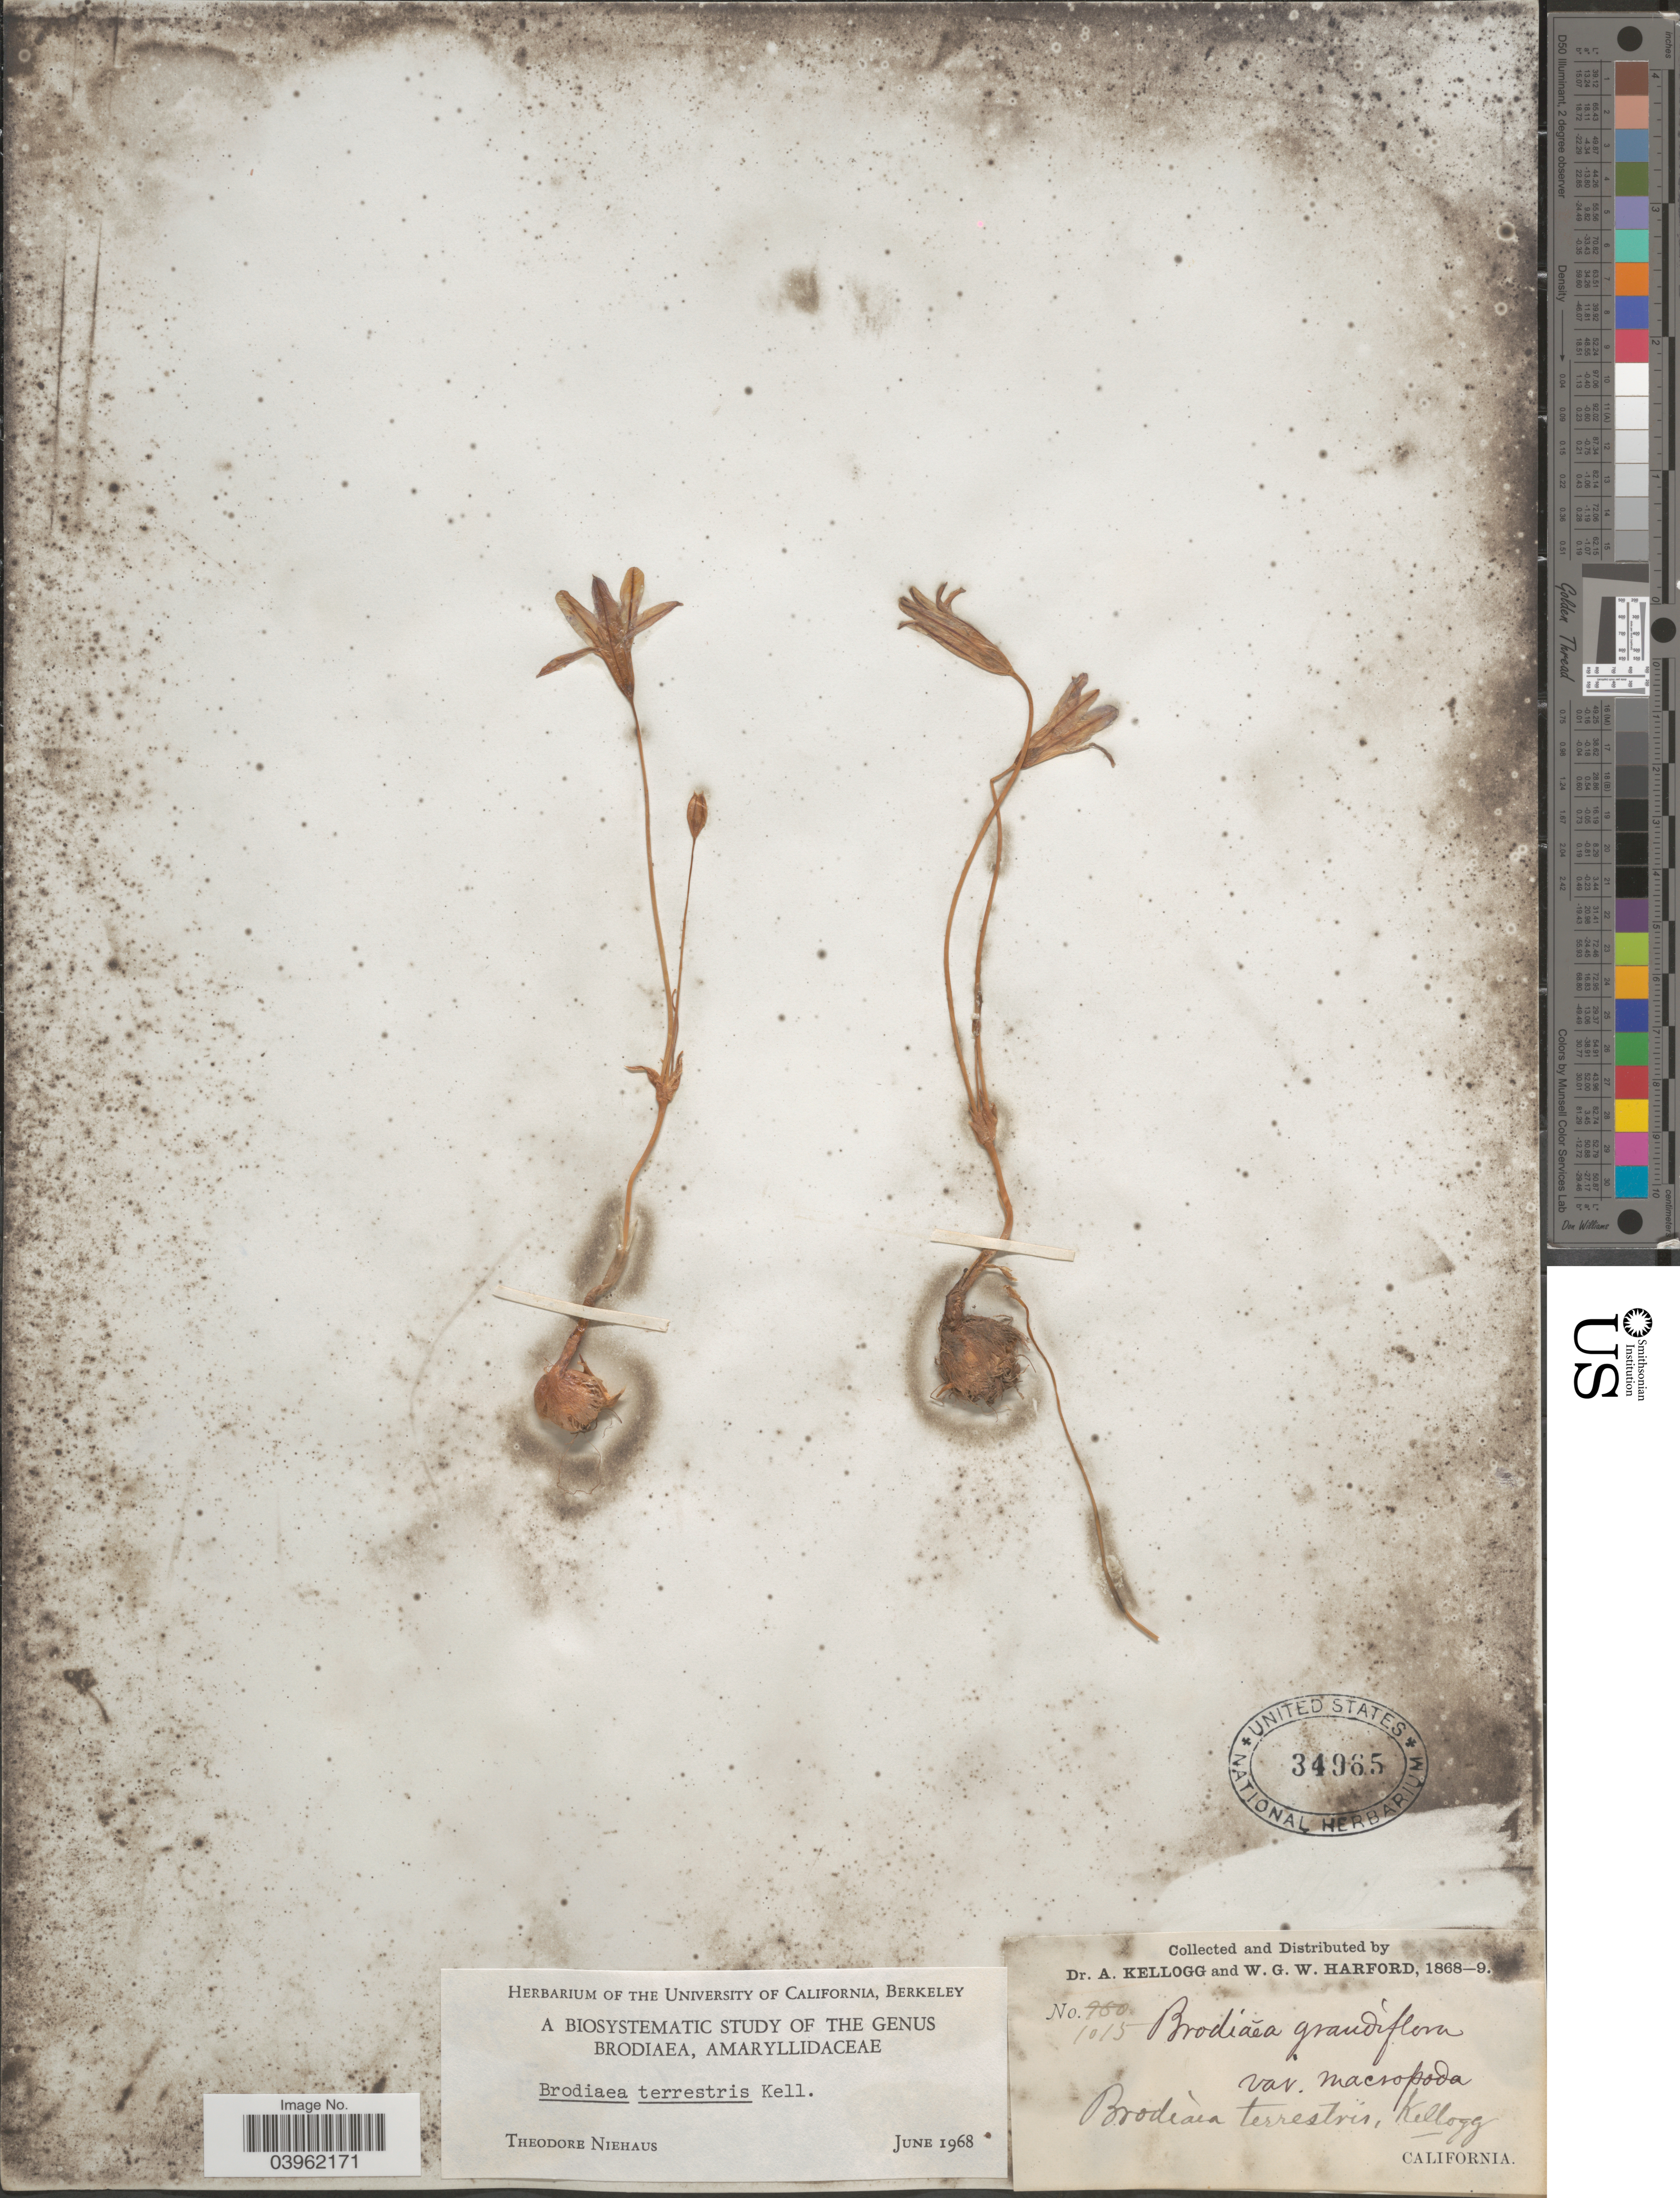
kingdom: Plantae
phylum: Tracheophyta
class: Liliopsida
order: Asparagales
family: Asparagaceae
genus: Brodiaea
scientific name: Brodiaea terrestris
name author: Kellogg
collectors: A. Kellogg & W. G. W. Harford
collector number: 1015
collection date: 1868/1869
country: United States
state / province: California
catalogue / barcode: US 34965